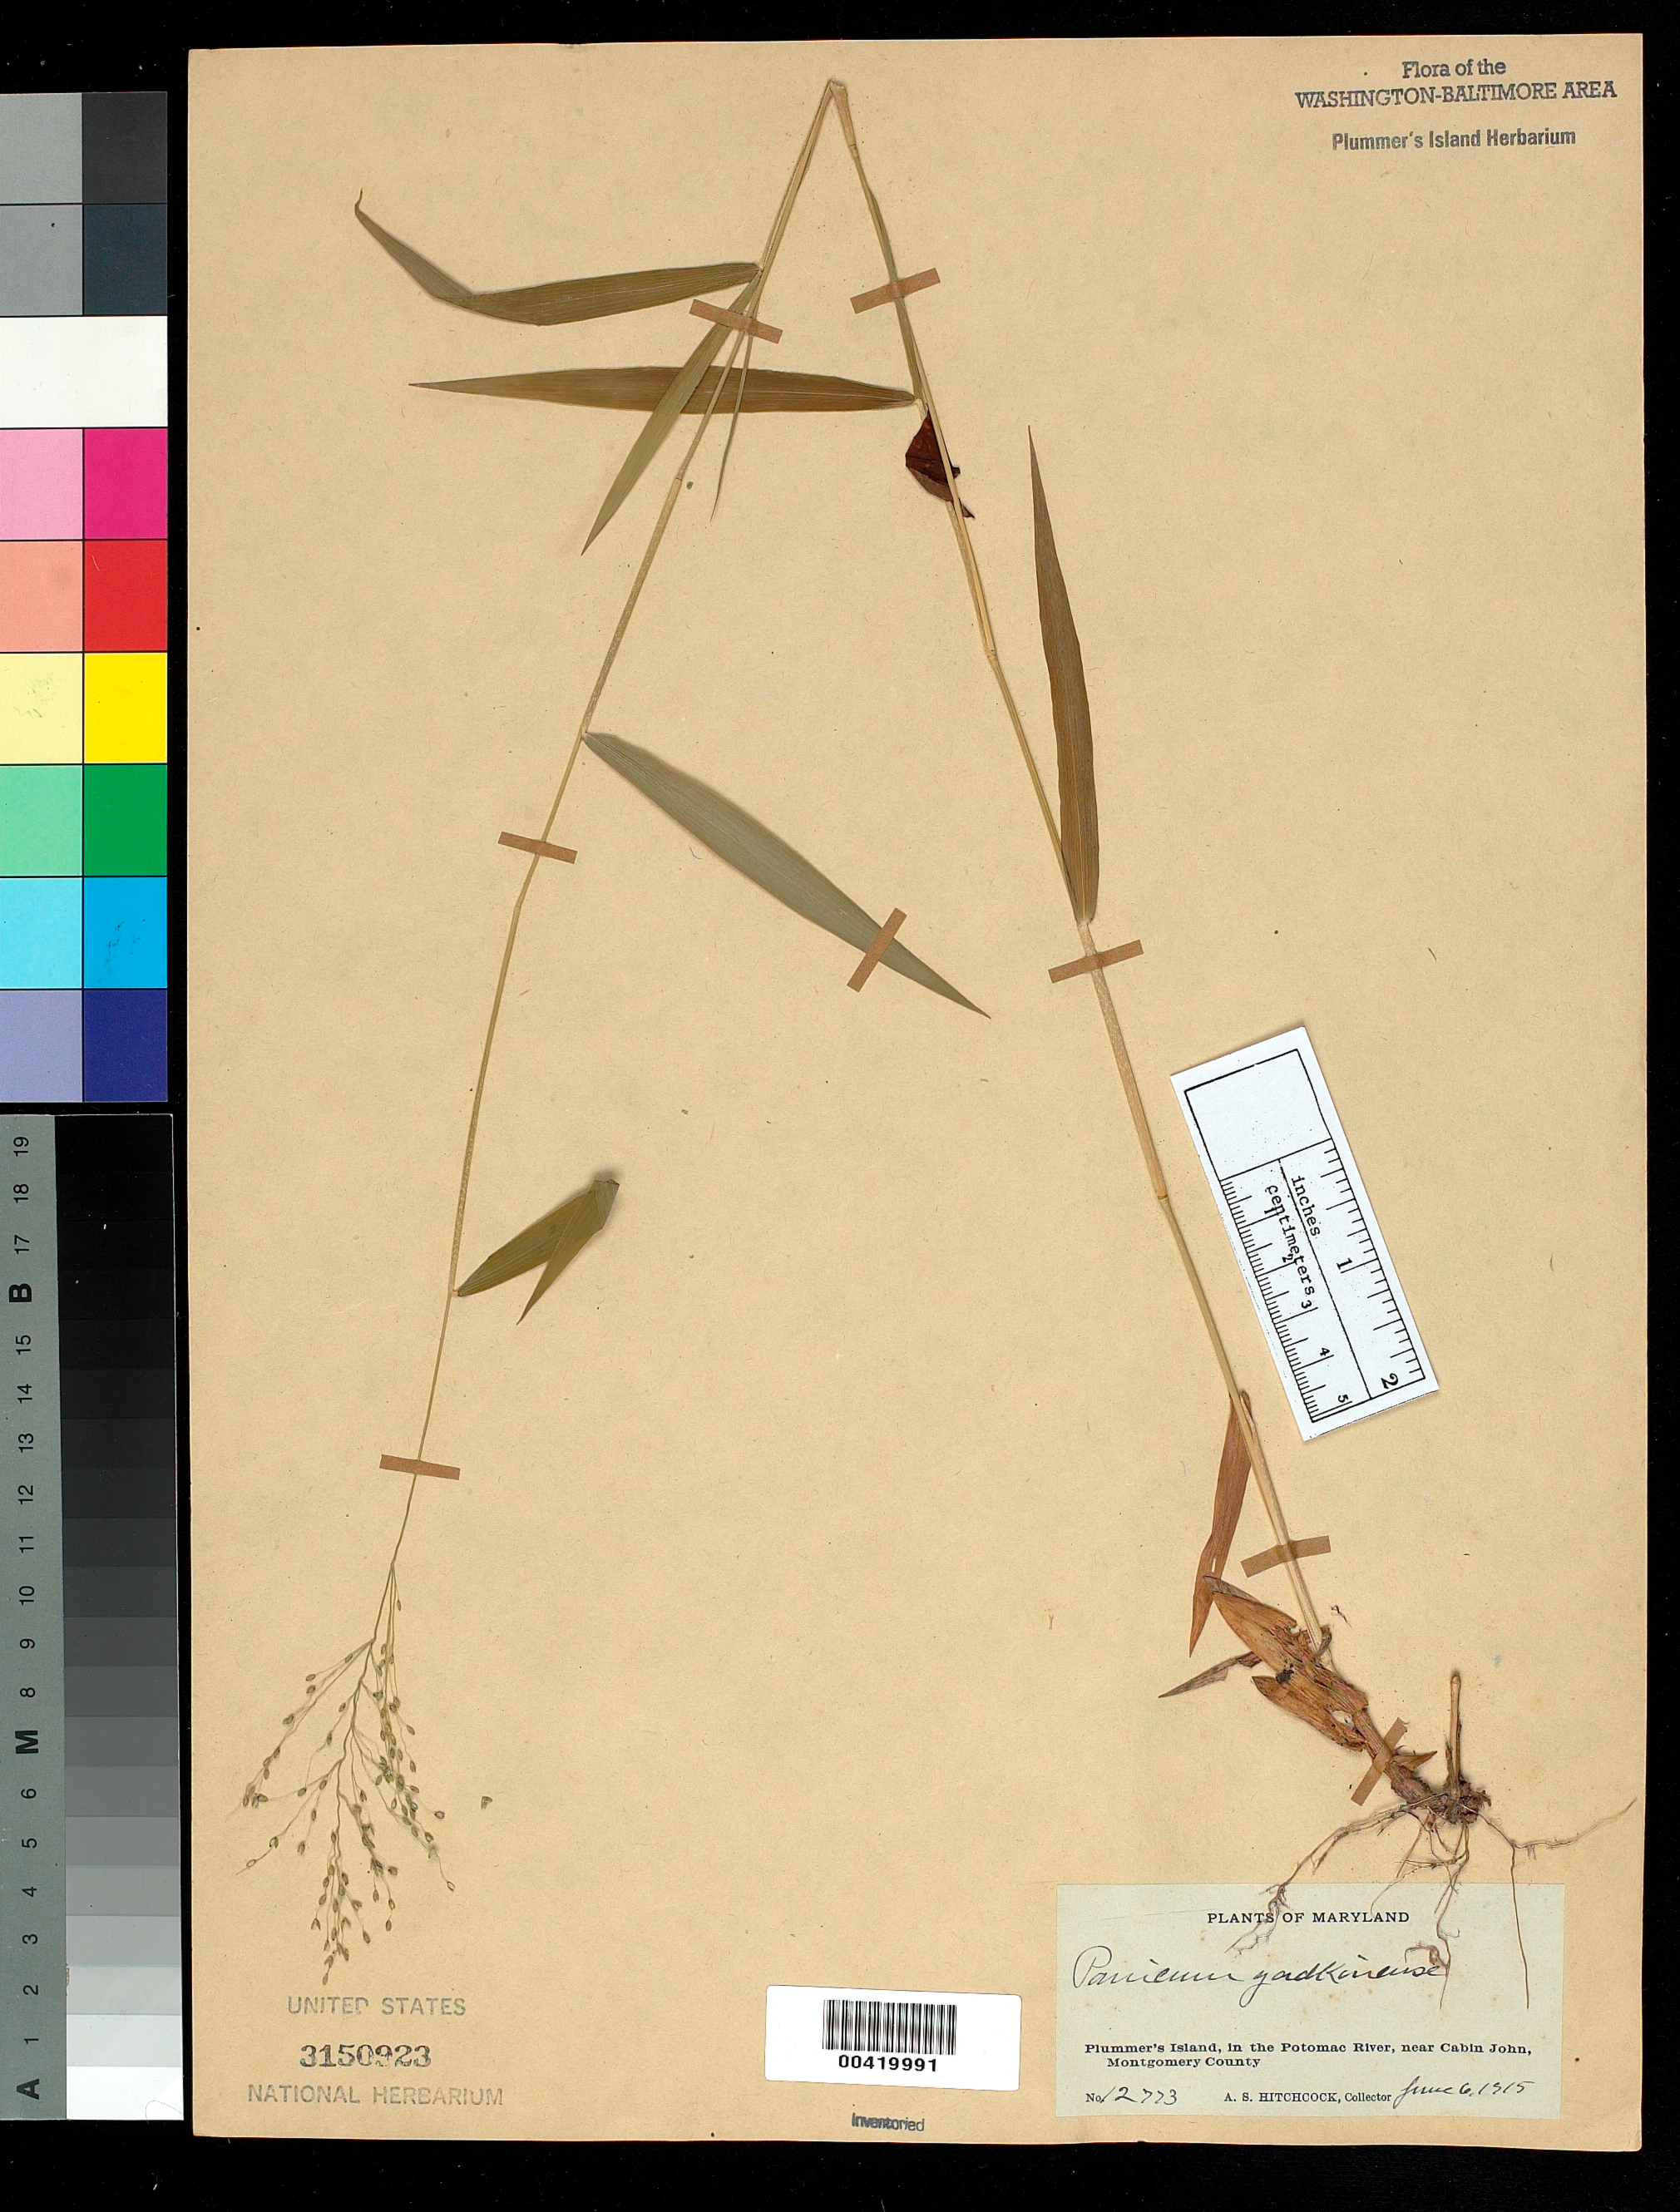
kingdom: Plantae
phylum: Tracheophyta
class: Liliopsida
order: Poales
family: Poaceae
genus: Dichanthelium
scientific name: Dichanthelium dichotomum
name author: (L.) Gould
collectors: A. S. Hitchcock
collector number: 12773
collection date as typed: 06 Jun 1915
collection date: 1915-06-06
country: United States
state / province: Maryland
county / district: Montgomery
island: Plummers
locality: Plummer's Island C. & O. Canal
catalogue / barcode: US 3150923